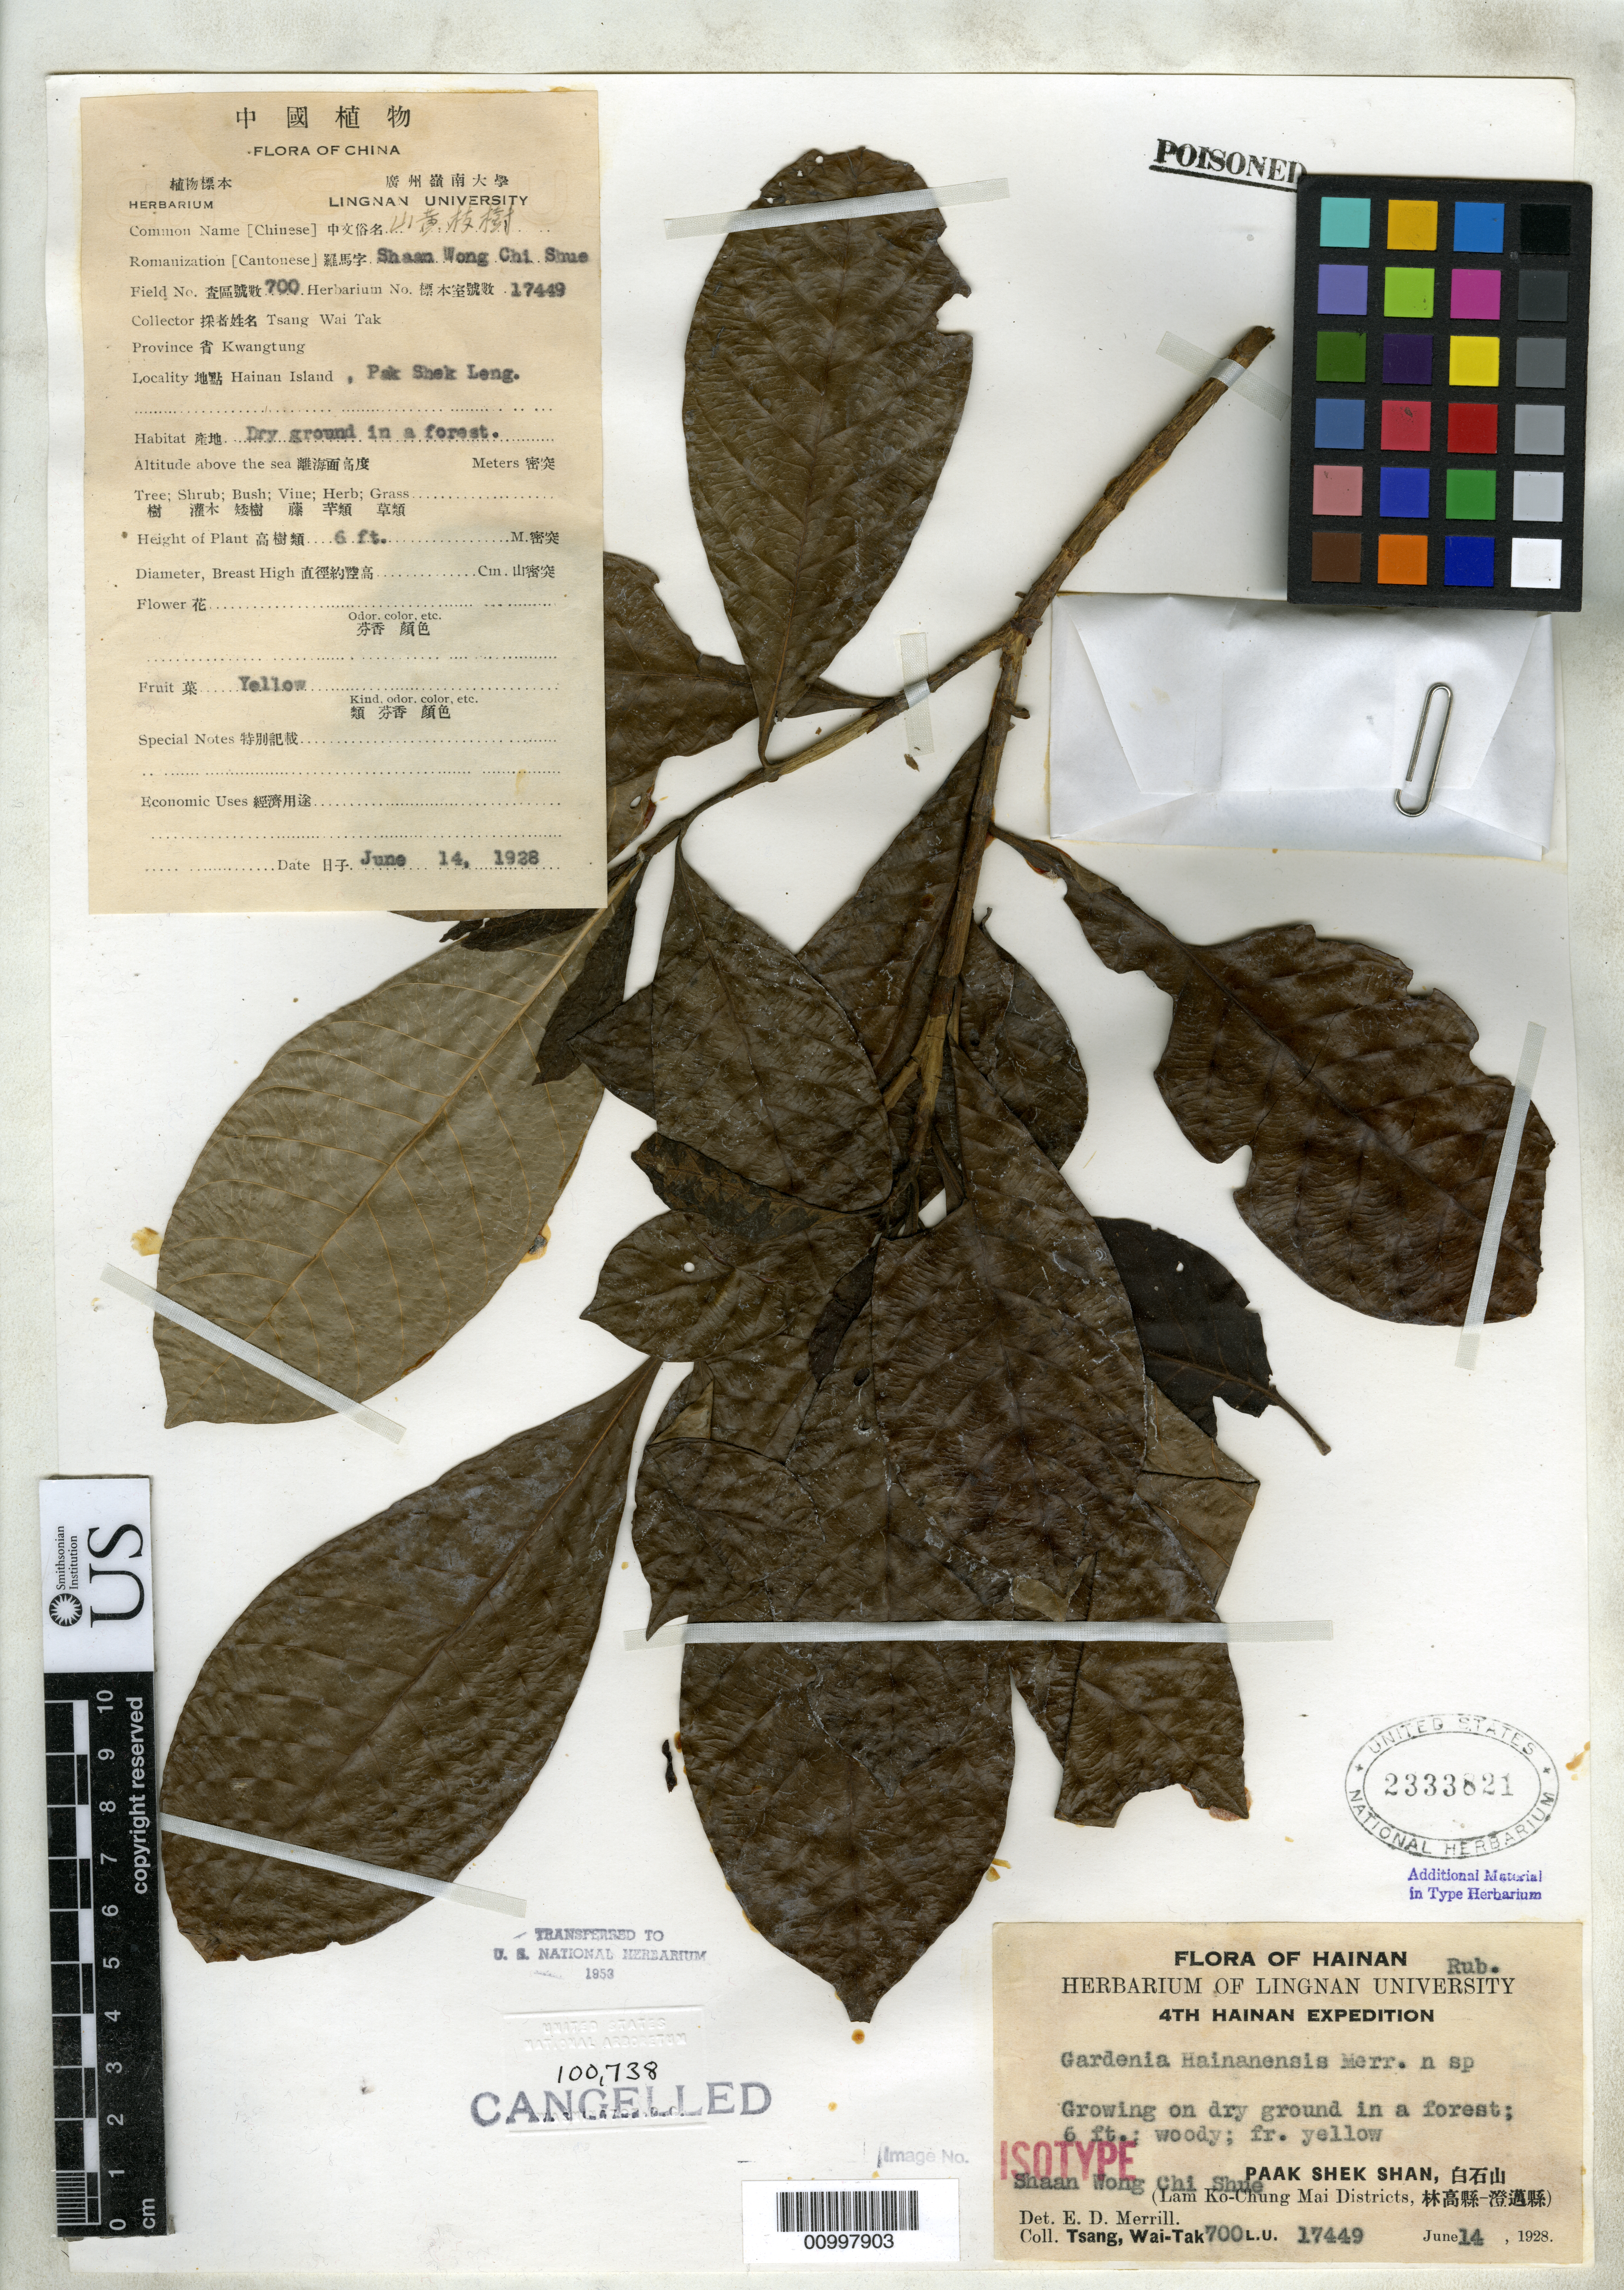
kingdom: Plantae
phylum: Tracheophyta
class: Magnoliopsida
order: Gentianales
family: Rubiaceae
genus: Gardenia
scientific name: Gardenia hainanensis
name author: Merr.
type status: Isotype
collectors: W. T. Tsang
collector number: Lingnan Univ. Hb. 17449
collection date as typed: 14 Jun 1928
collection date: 1928-06-14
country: China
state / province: Guangdong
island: Hainan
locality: Paak Shek Shan, Lam Ko-Chung Mai Districts. Shaan Wong Chi Shue.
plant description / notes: Tsang 700, = Lingnan University 17449.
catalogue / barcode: US 2333821